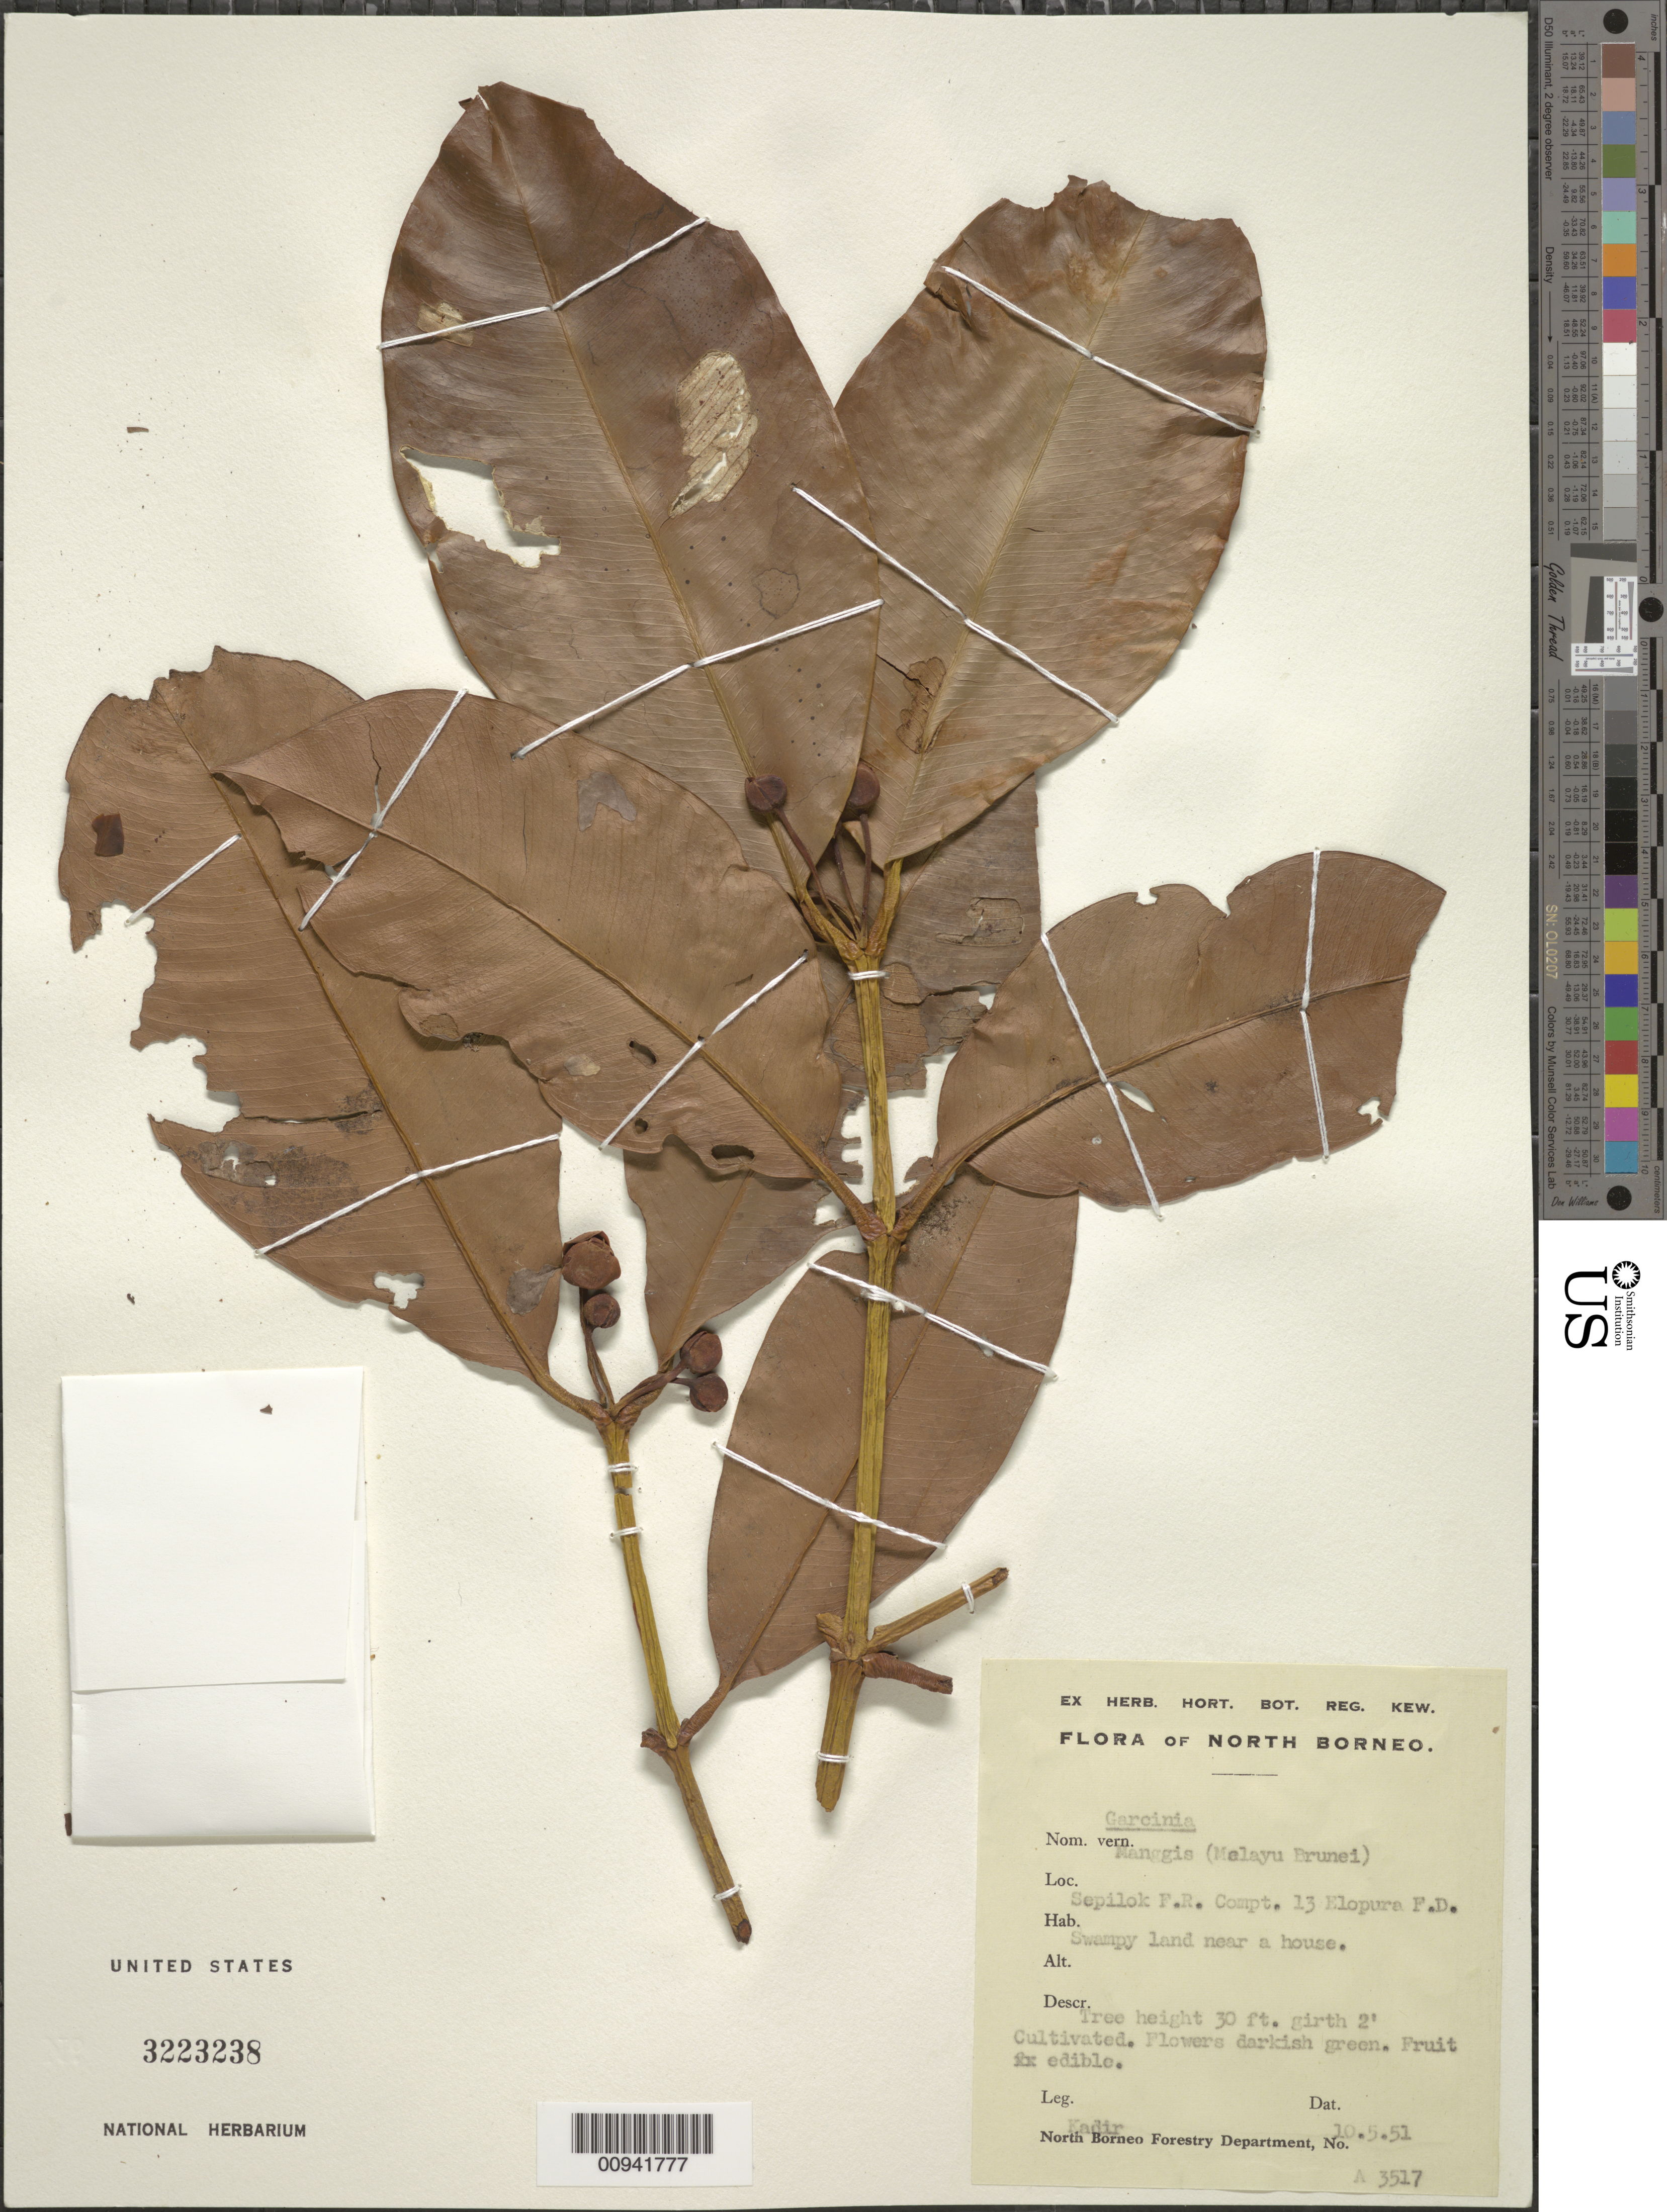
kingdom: Plantae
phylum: Tracheophyta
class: Magnoliopsida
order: Malpighiales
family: Clusiaceae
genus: Garcinia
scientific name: Garcinia sp.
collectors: Kadir Bin Abdul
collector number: A 3517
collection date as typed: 10 May 1951 or 05 Oct 1951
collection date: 1951-05-10 or 1951-10-05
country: Indonesia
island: Borneo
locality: Sepilok F.R. Compt. 13 Elopura F.D.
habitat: Swampy land near a house.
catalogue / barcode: US 3223238